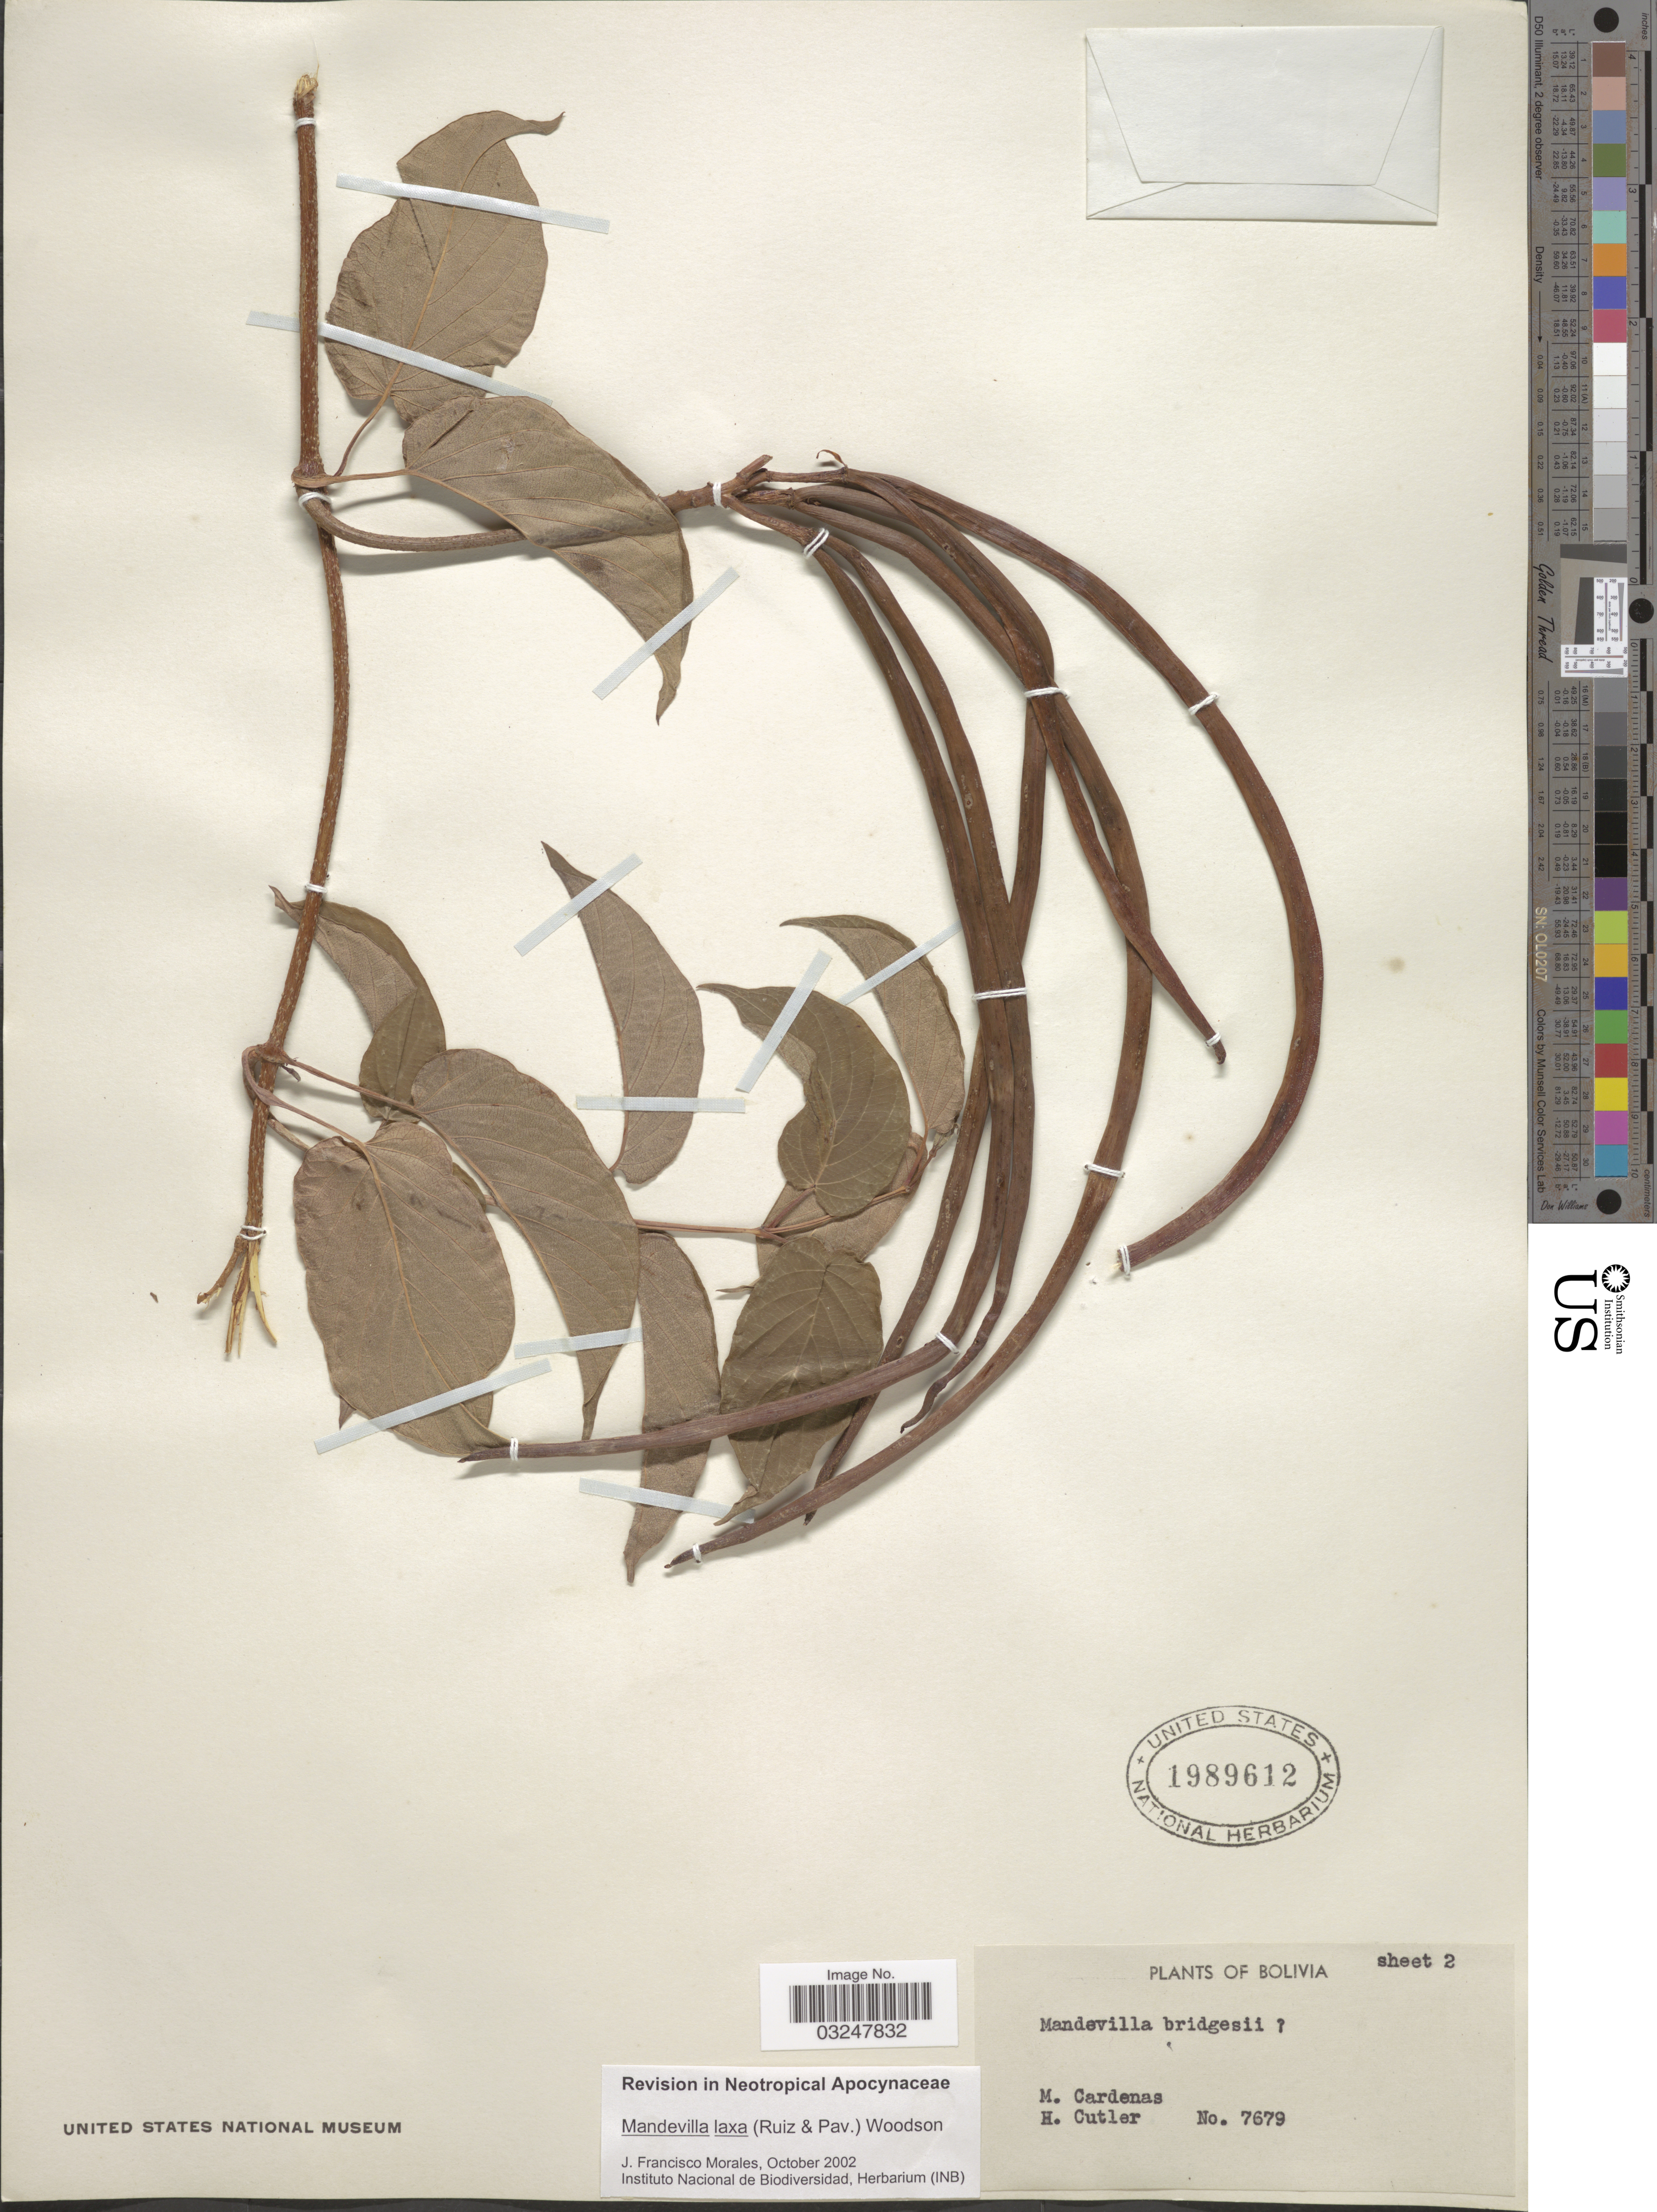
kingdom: Plantae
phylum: Tracheophyta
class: Magnoliopsida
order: Gentianales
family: Apocynaceae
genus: Mandevilla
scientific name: Mandevilla laxa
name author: (Ruiz & Pav.) J. Woodson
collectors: M. Cárdenas & H. Cutler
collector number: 7679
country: Bolivia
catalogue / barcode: US 1989612